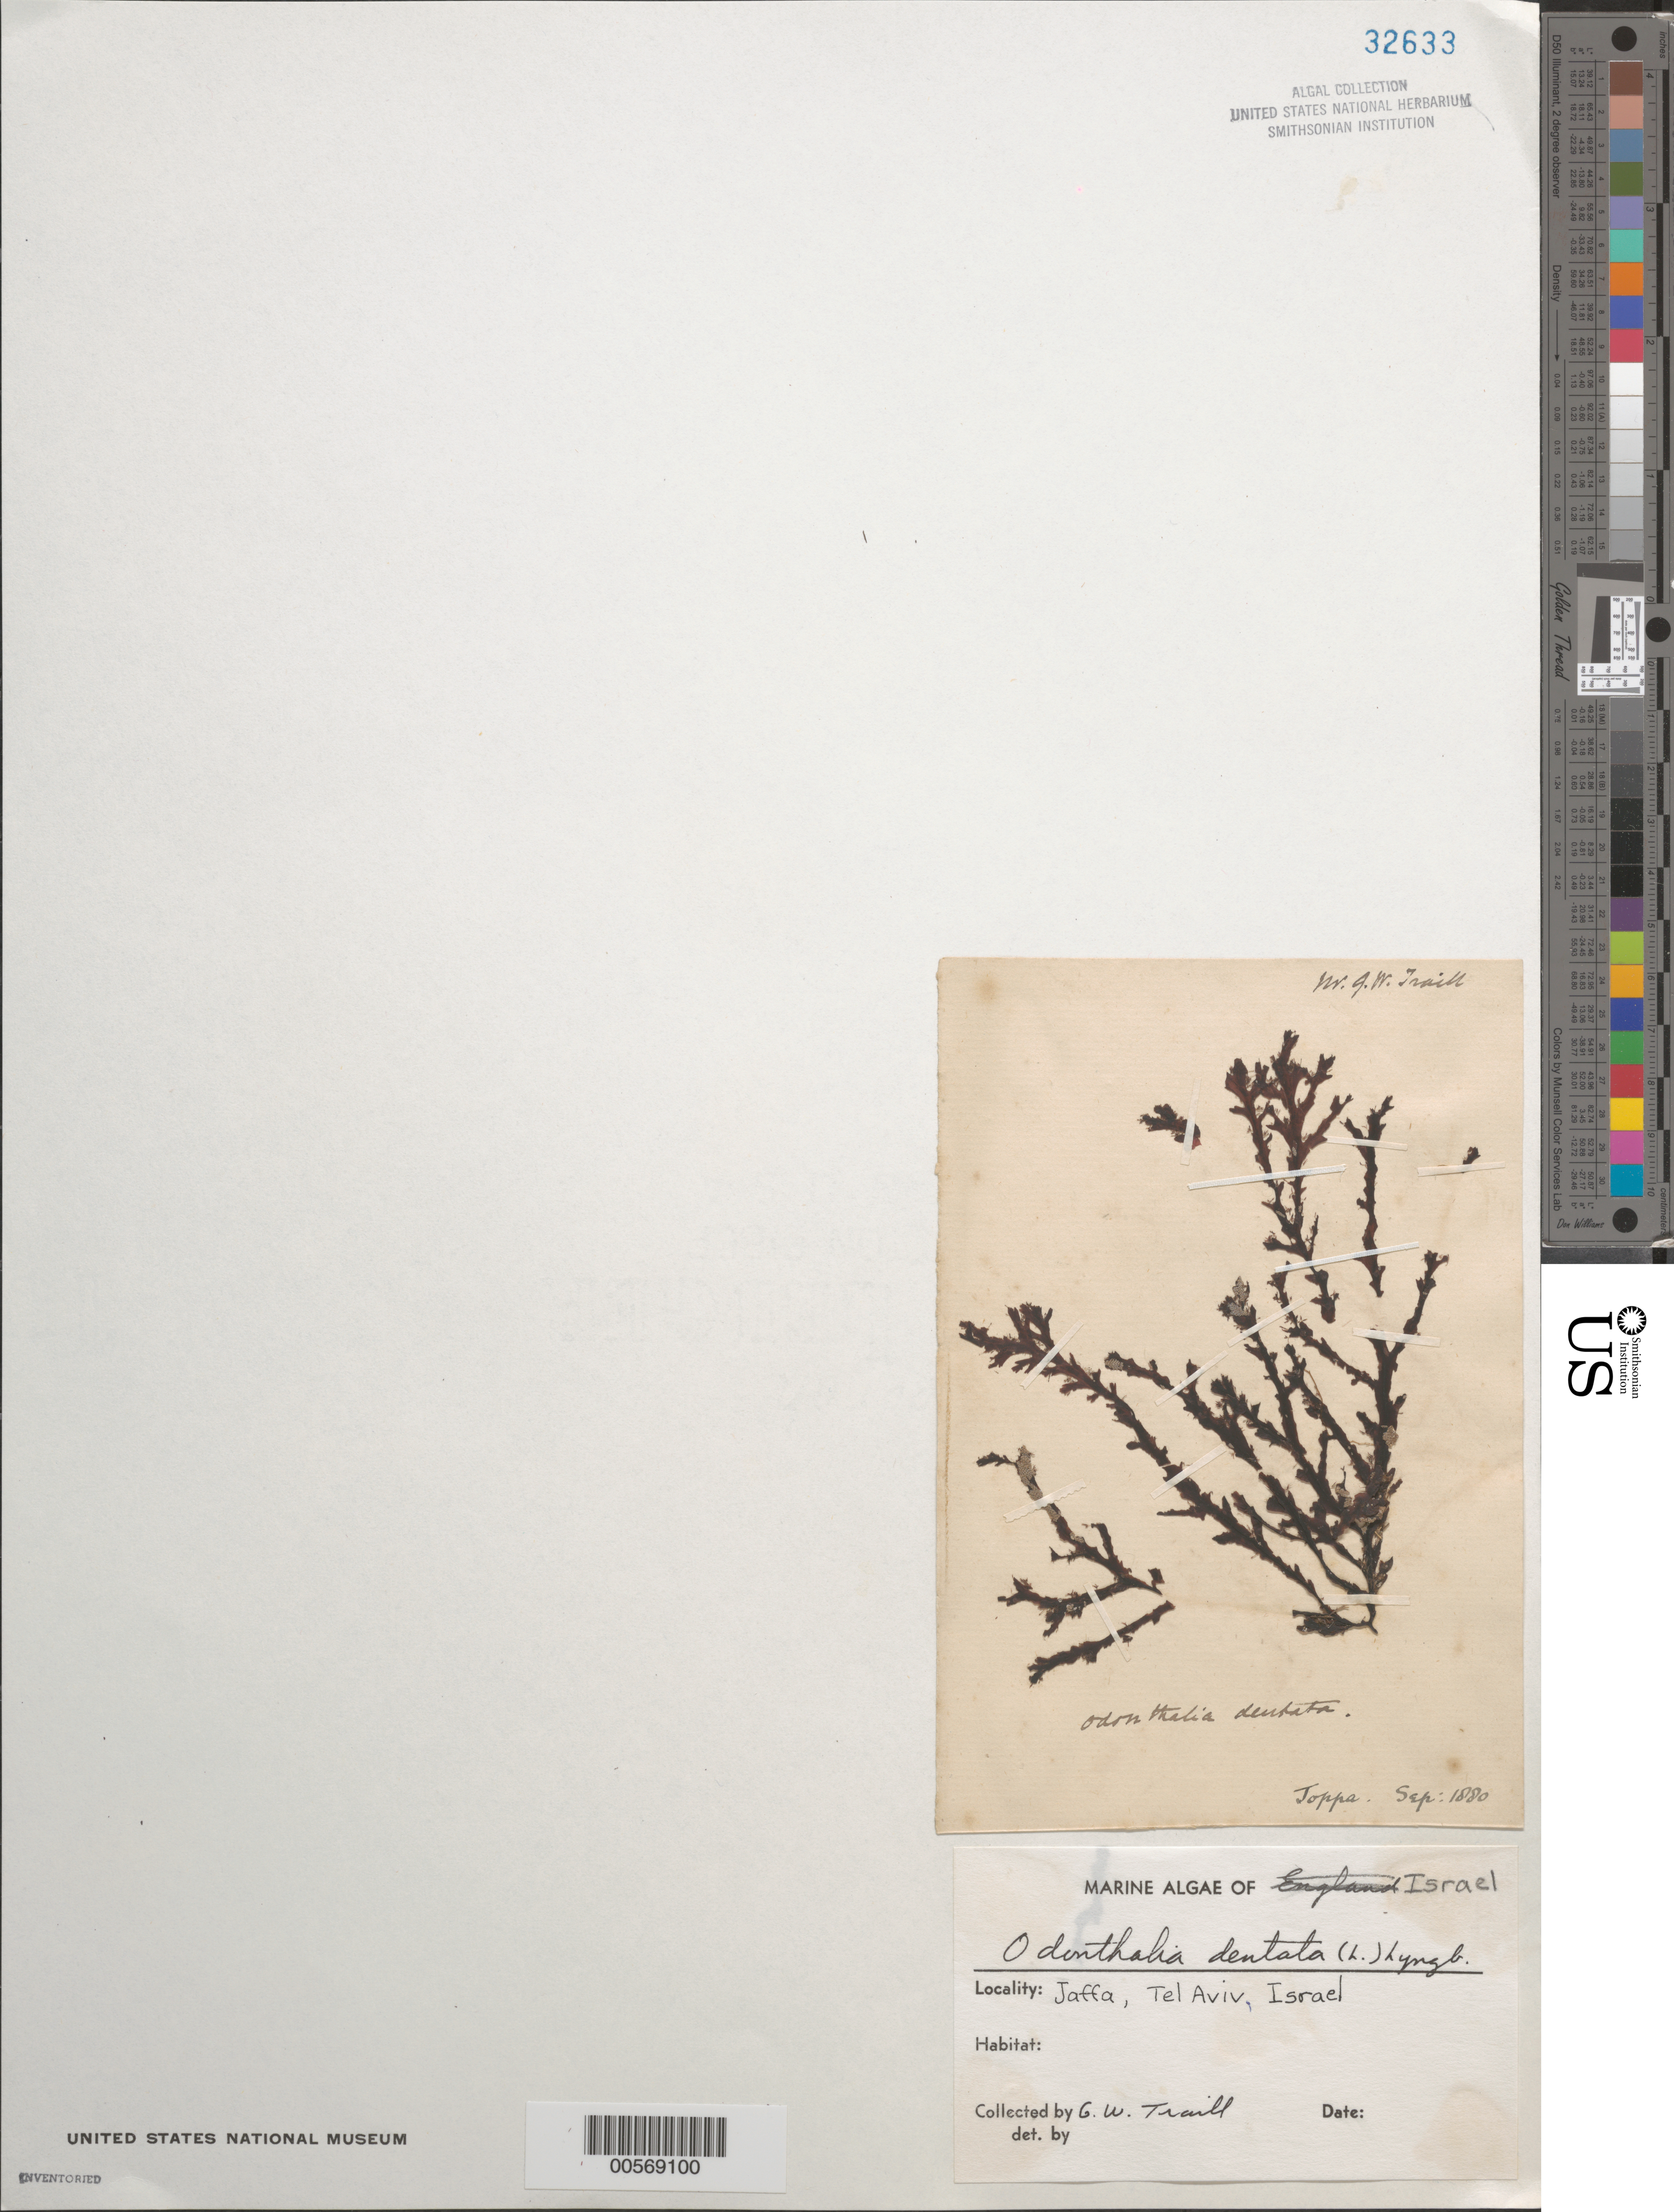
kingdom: Plantae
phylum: Rhodophyta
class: Florideophyceae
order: Ceramiales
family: Rhodomelaceae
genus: Odonthalia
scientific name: Odonthalia dentata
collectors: G. Traill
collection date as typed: Sep 1880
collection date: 1880-09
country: Israel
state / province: Tel Aviv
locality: Jaffa (Joppa), Tel Aviv-Jaffa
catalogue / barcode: US 32633